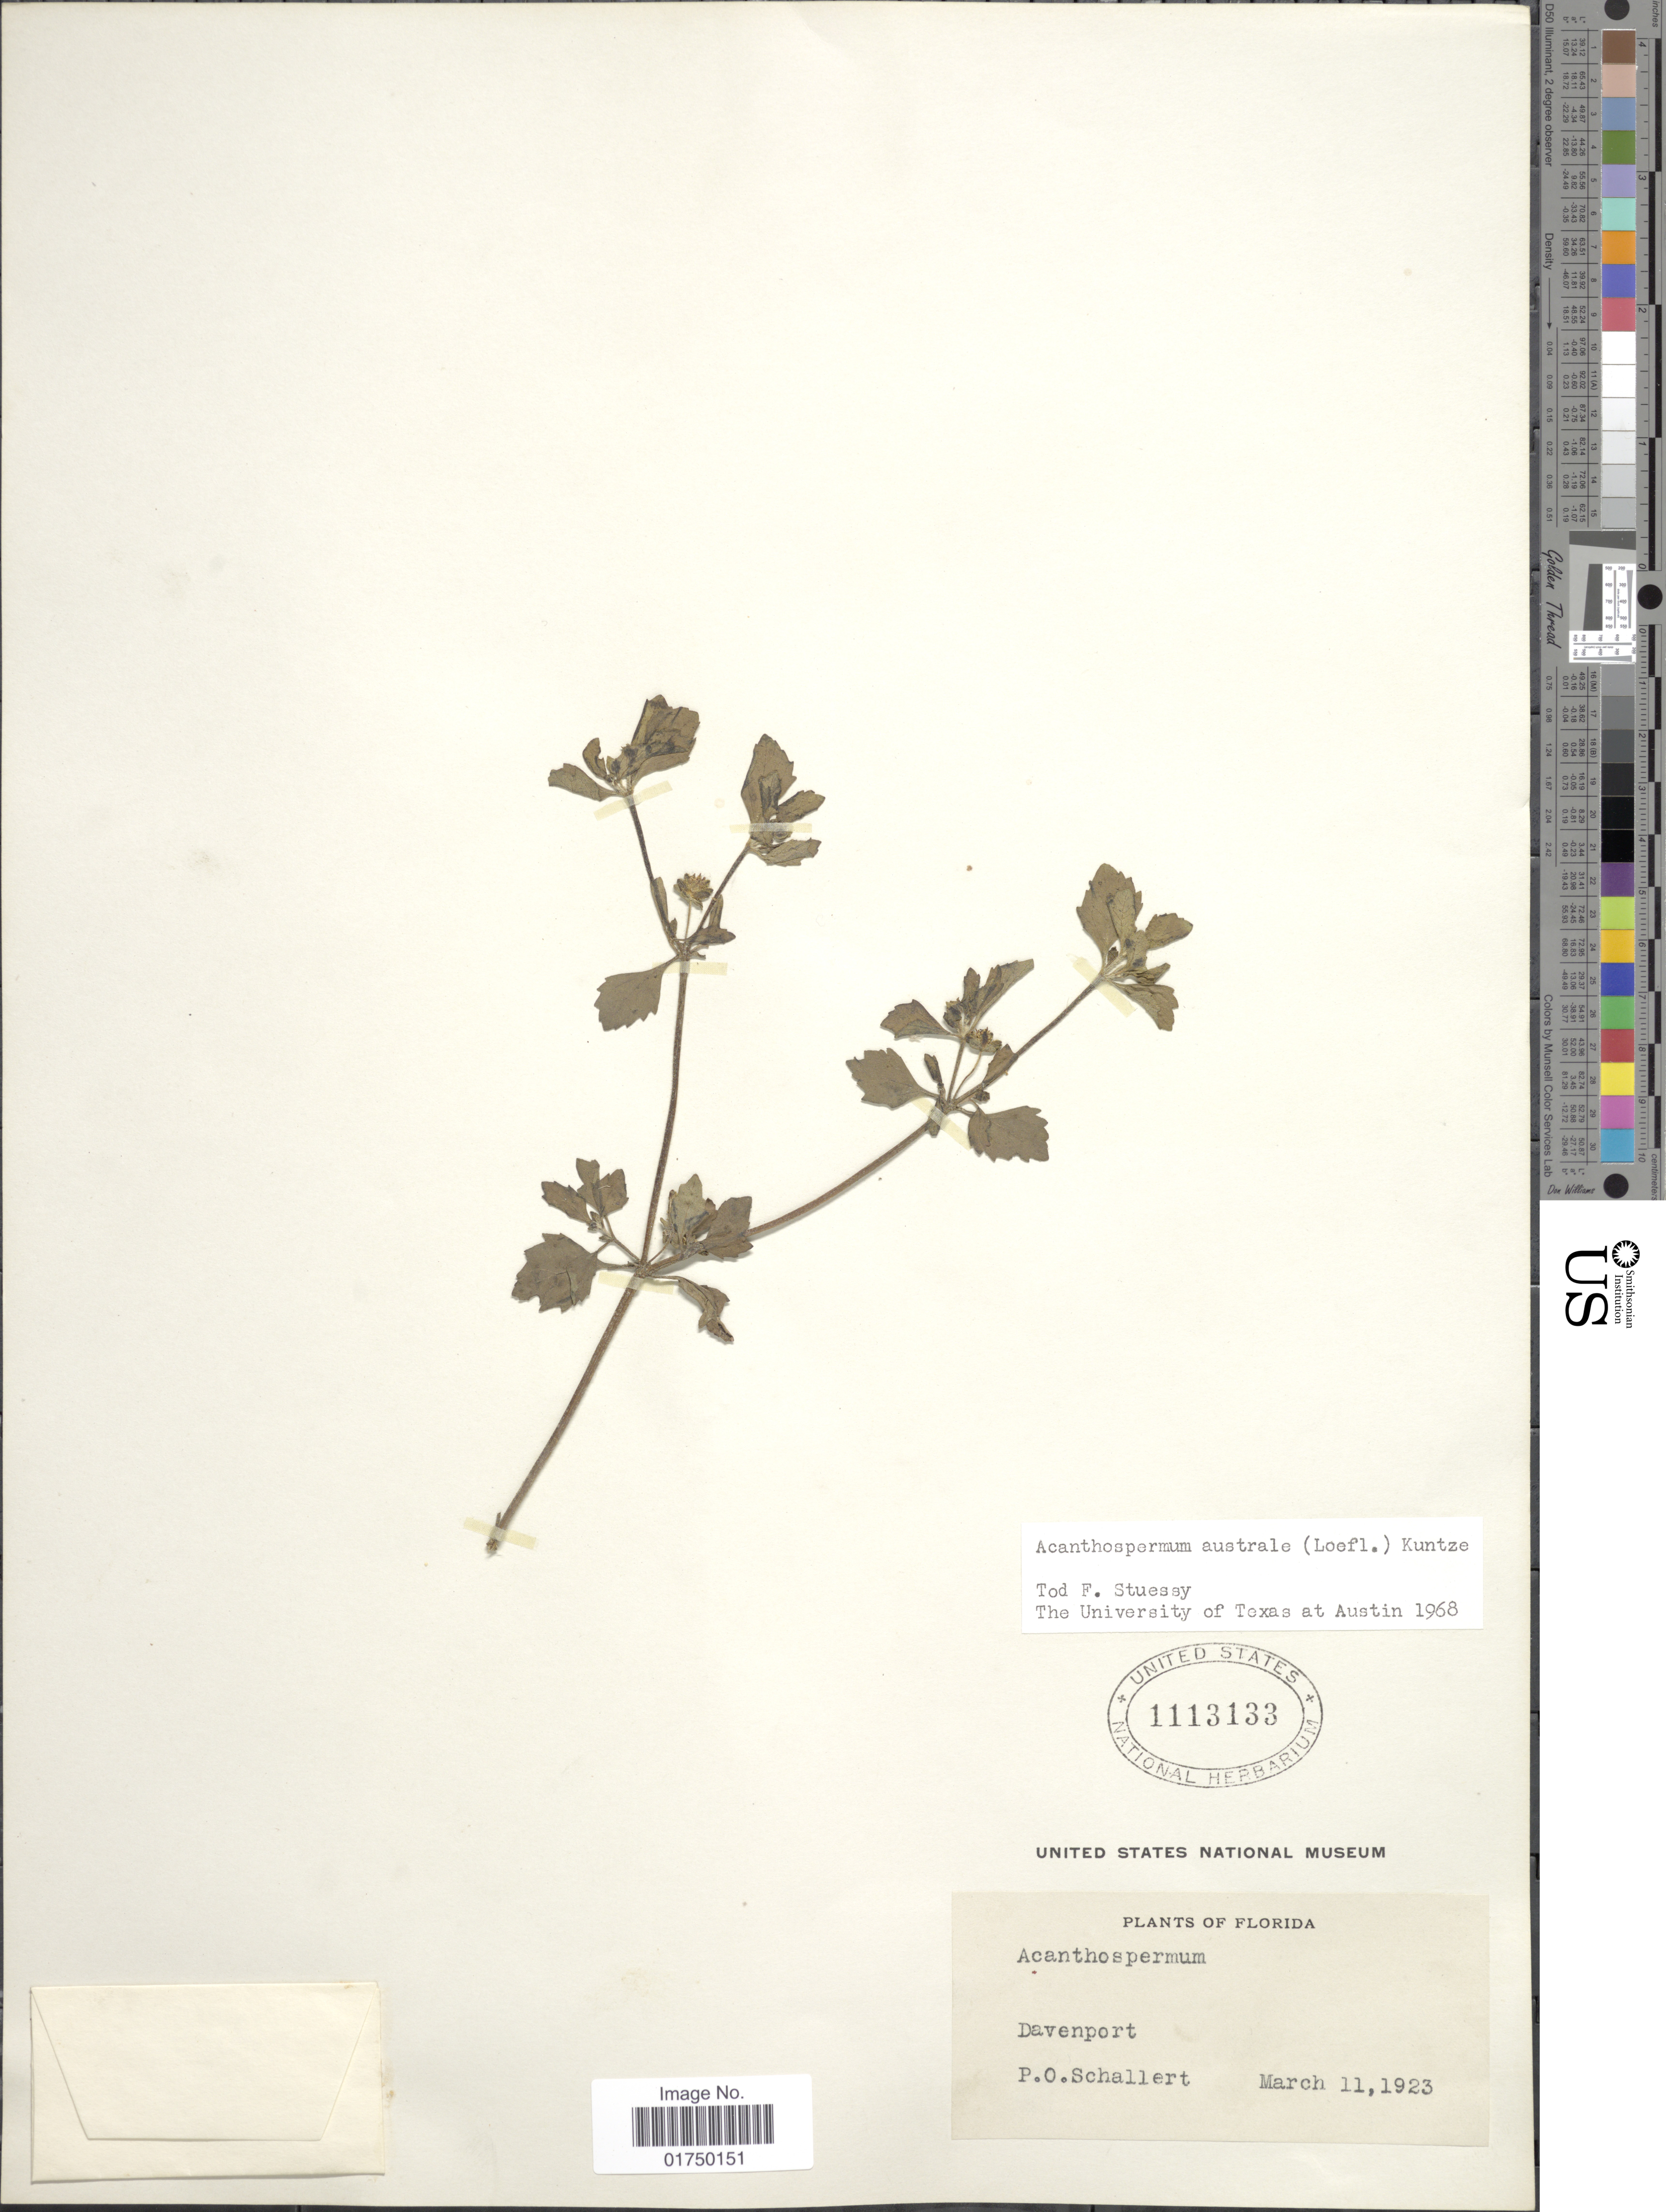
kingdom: Plantae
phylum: Tracheophyta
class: Magnoliopsida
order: Asterales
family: Asteraceae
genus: Acanthospermum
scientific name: Acanthospermum australe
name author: (Loefl.) Kuntze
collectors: P. Schallert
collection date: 1923-03-11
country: United States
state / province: Florida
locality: Davenport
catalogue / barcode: US 1113133